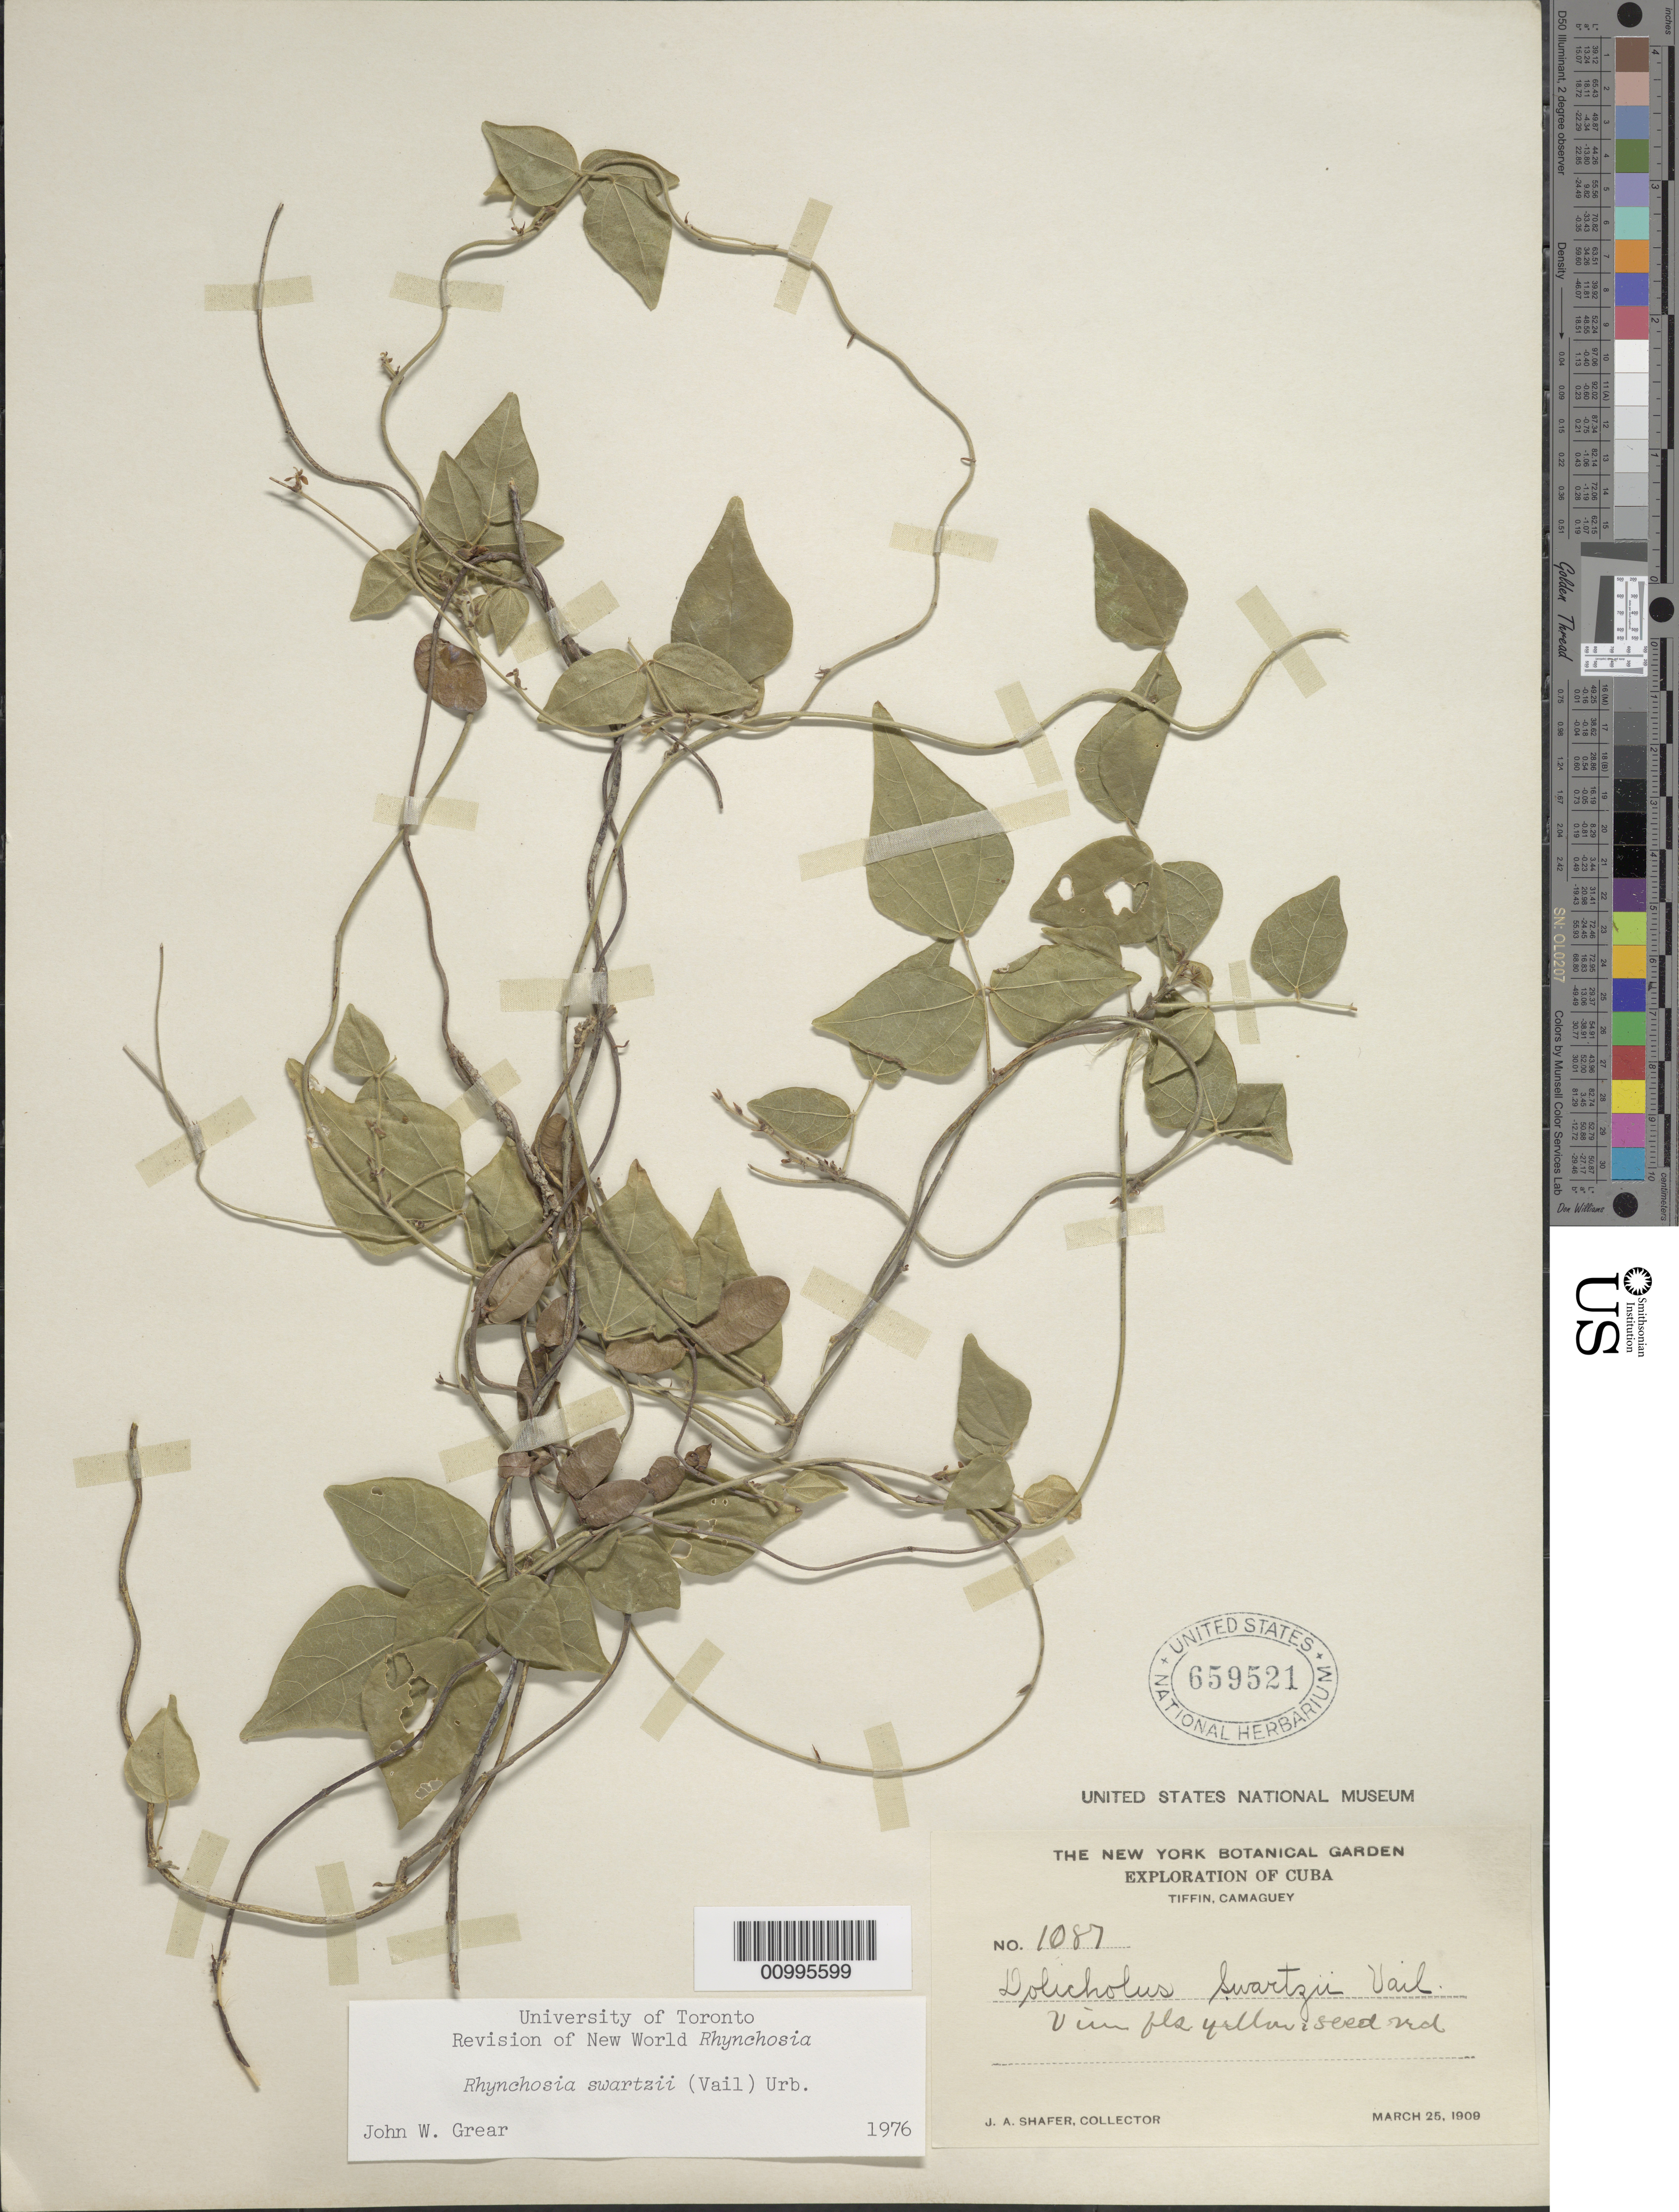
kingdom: Plantae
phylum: Tracheophyta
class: Magnoliopsida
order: Fabales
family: Fabaceae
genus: Rhynchosia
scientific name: Rhynchosia swartzii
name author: (Vail) Urb.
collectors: J. A. Shafer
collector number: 1087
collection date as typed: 25 Mar 1909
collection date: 1909-03-25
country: Cuba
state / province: Camagüey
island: Cuba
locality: Tiffin, Camaguey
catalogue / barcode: US 659521